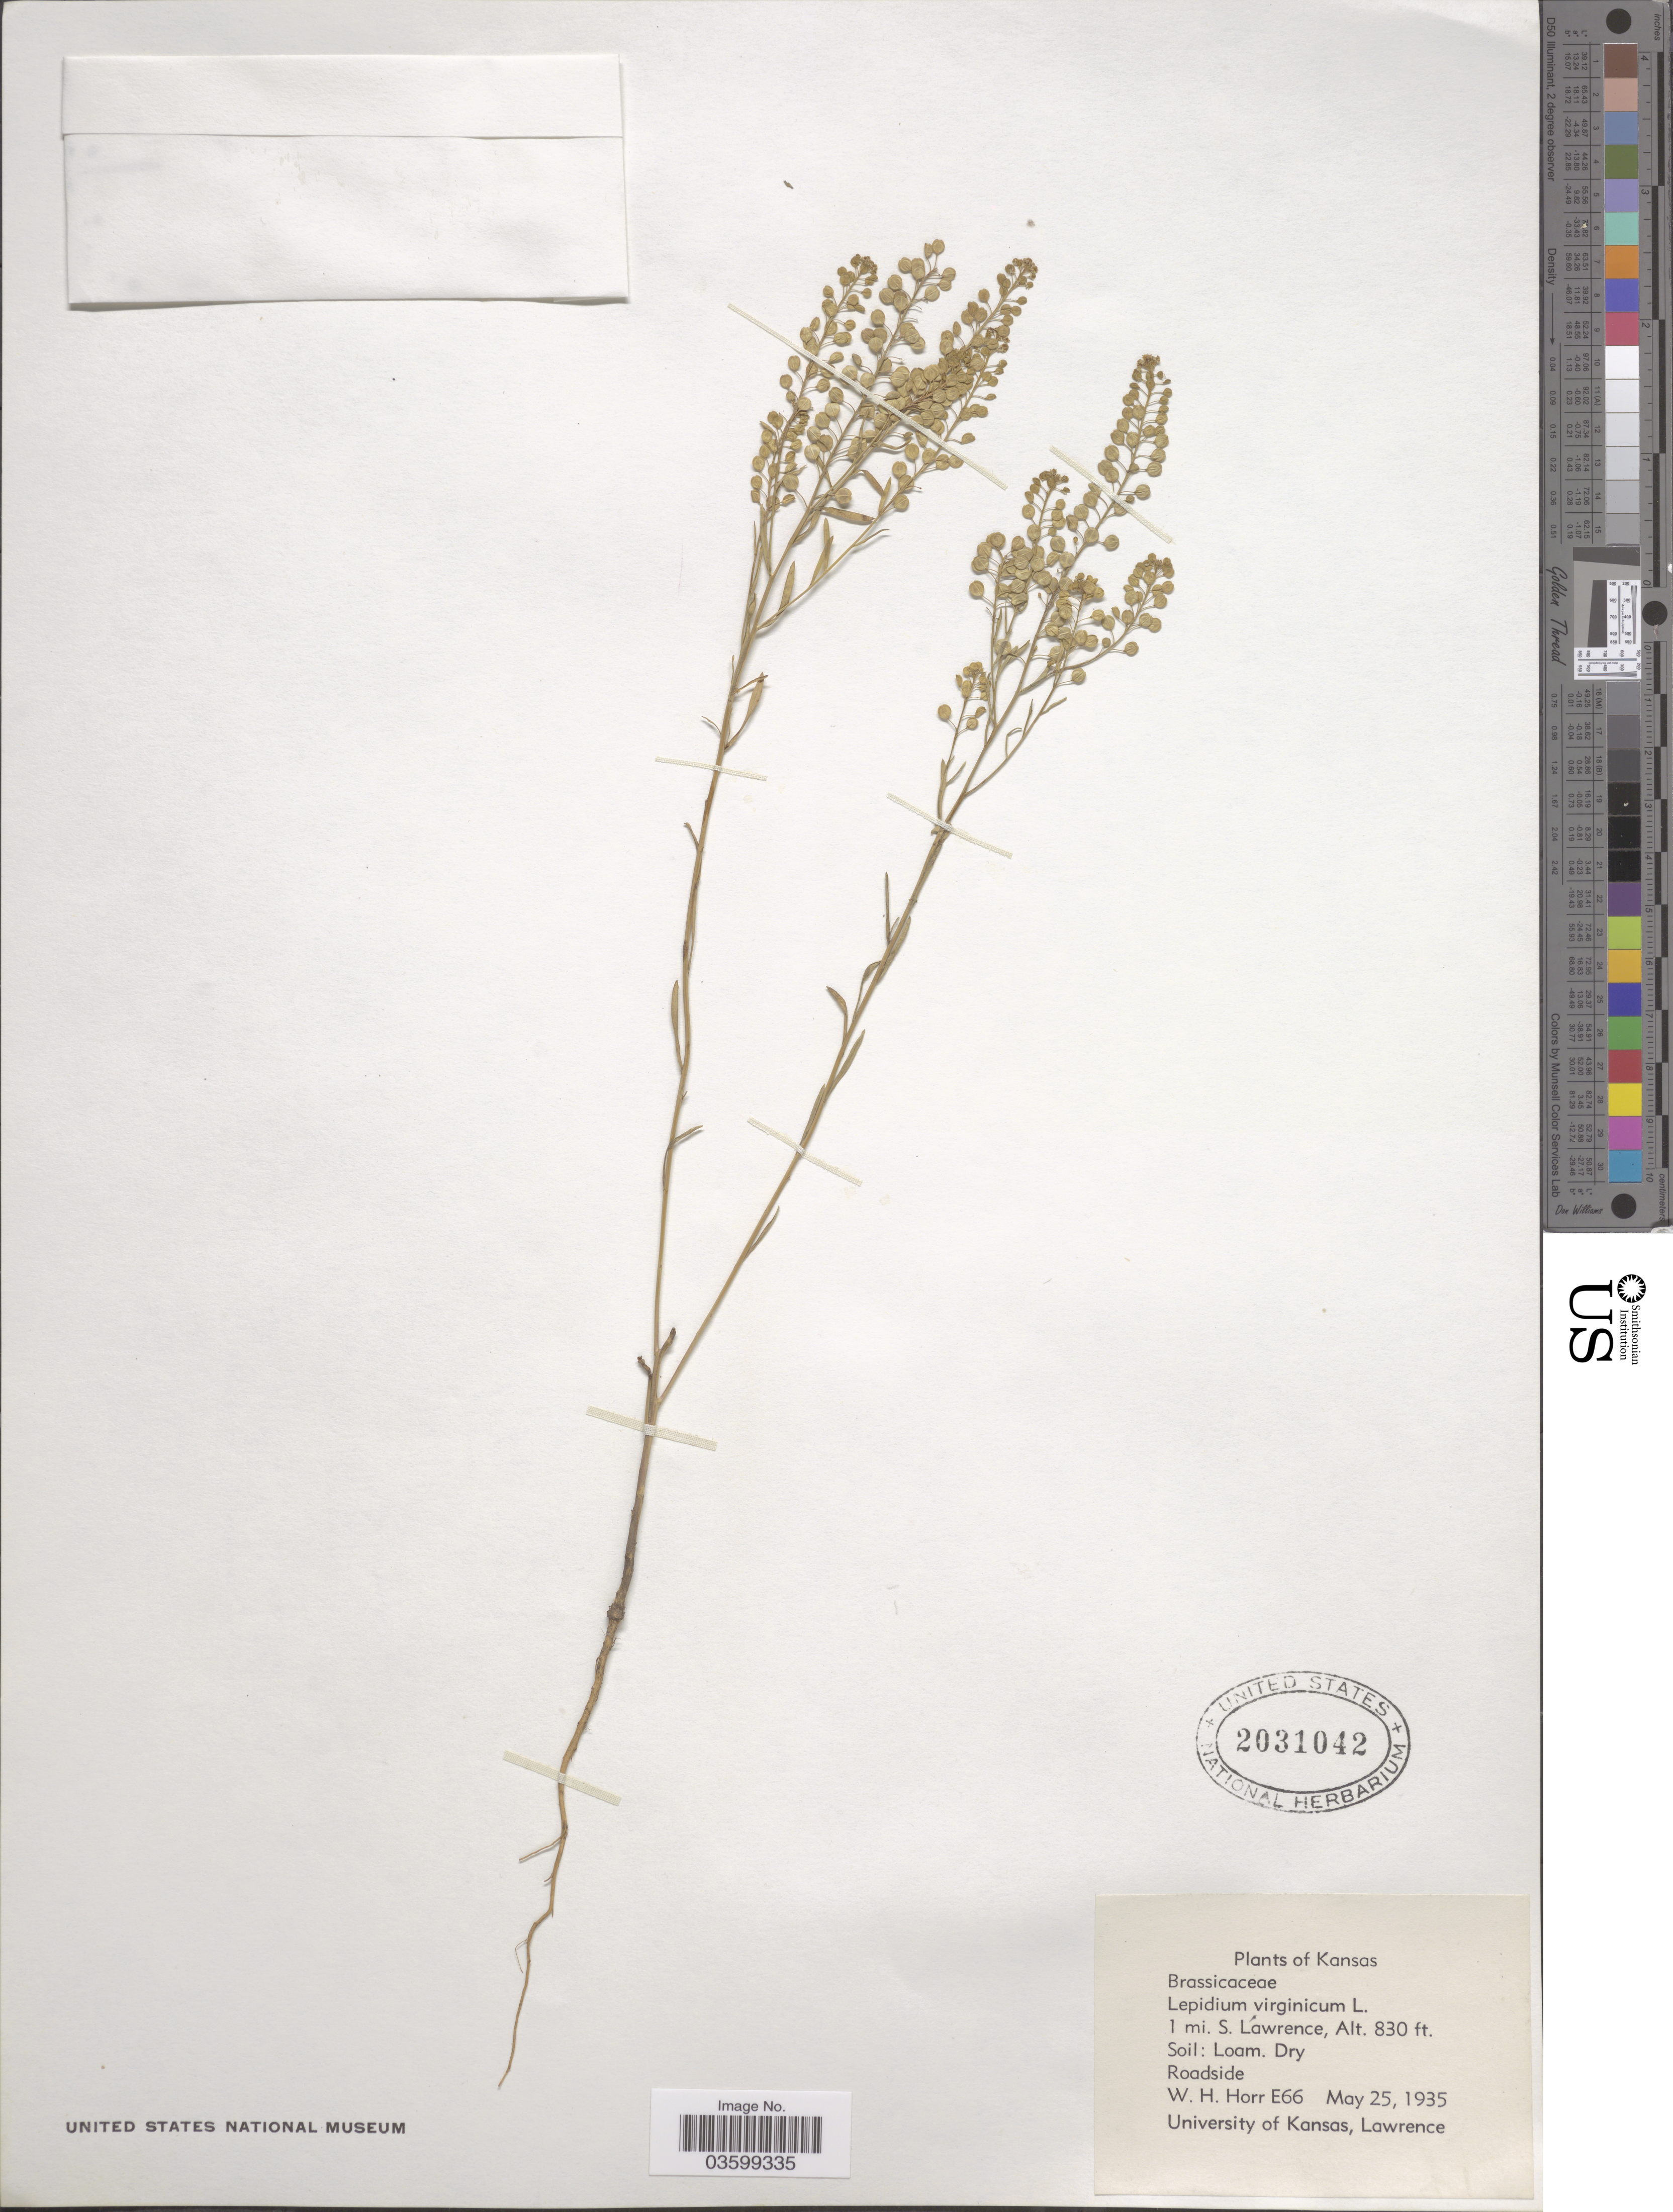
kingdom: Plantae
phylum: Tracheophyta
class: Magnoliopsida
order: Brassicales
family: Brassicaceae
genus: Lepidium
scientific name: Lepidium virginicum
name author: L.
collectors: W. H. Horr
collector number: E66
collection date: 1935-05-25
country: United States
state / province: Kansas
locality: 1 mi. S. Lawrence.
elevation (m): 253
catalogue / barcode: US 2031042